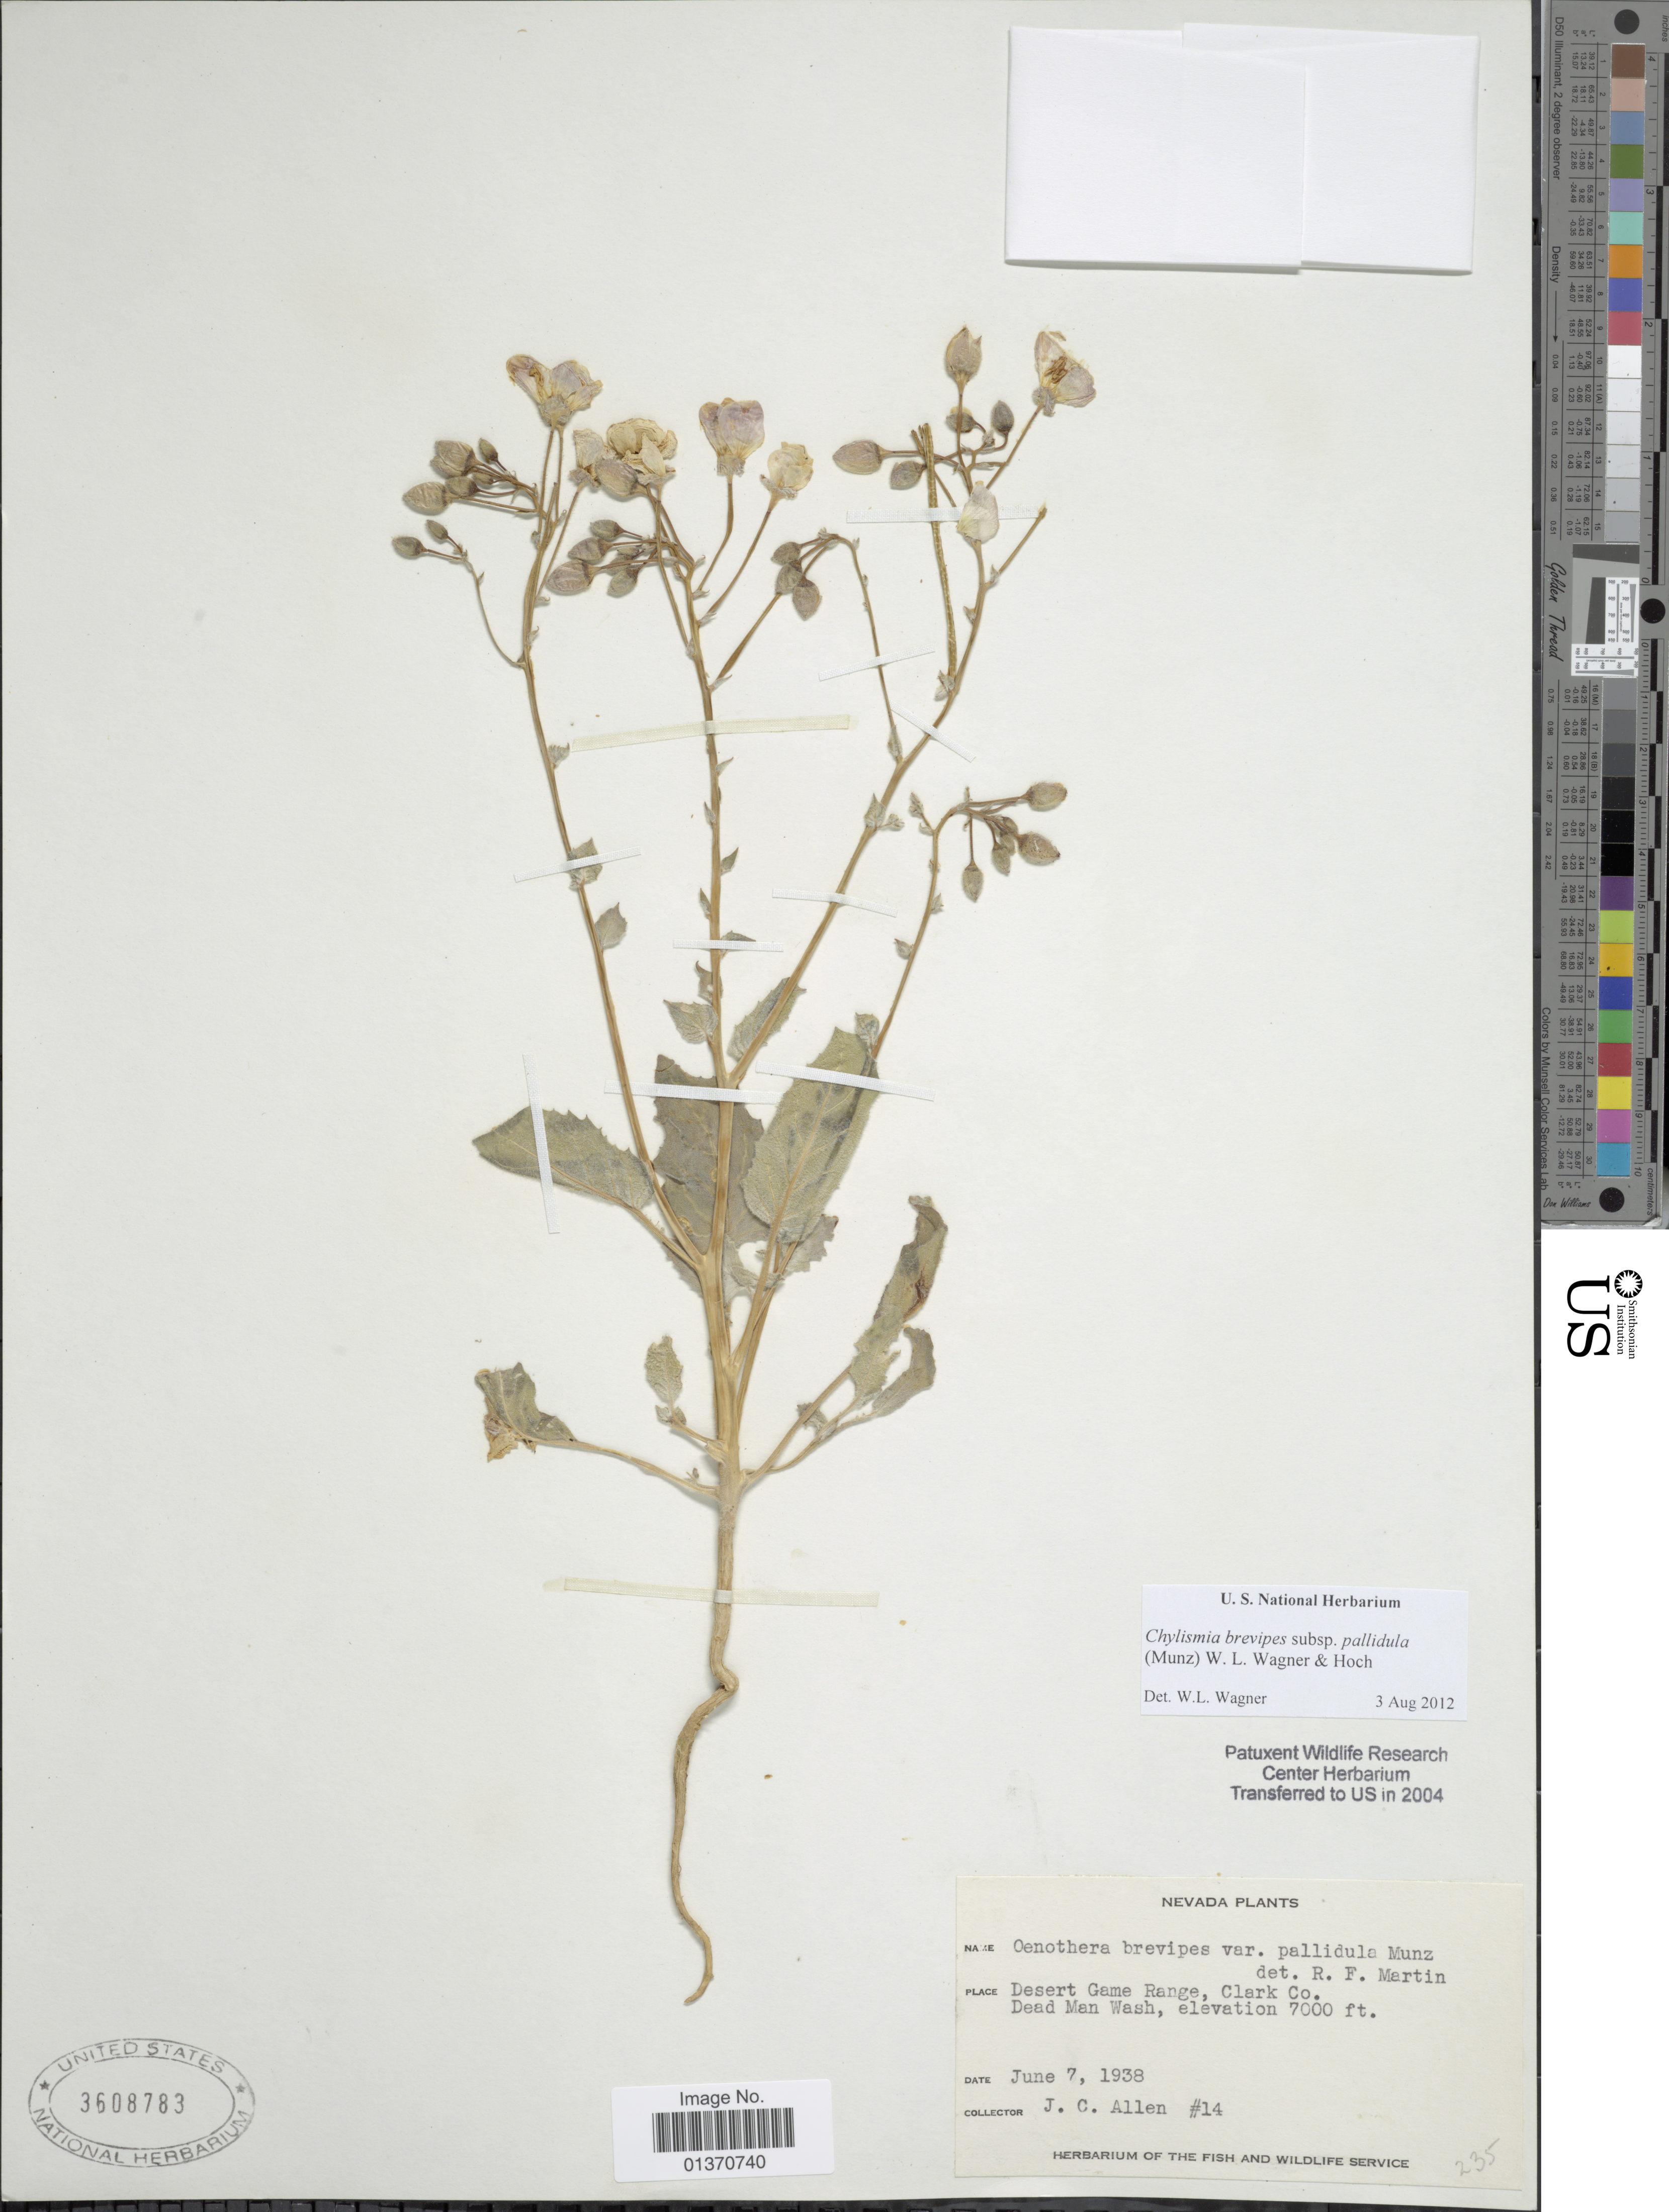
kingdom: Plantae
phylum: Tracheophyta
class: Magnoliopsida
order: Myrtales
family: Onagraceae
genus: Chylismia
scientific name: Chylismia brevipes subsp. pallidula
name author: (Munz) W.L. Wagner & Hoch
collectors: J. C. Allen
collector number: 14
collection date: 1938-06-07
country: United States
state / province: Nevada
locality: Desert Game Range, Clark Co., Dead Man Wash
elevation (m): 2134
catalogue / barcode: US 3608783